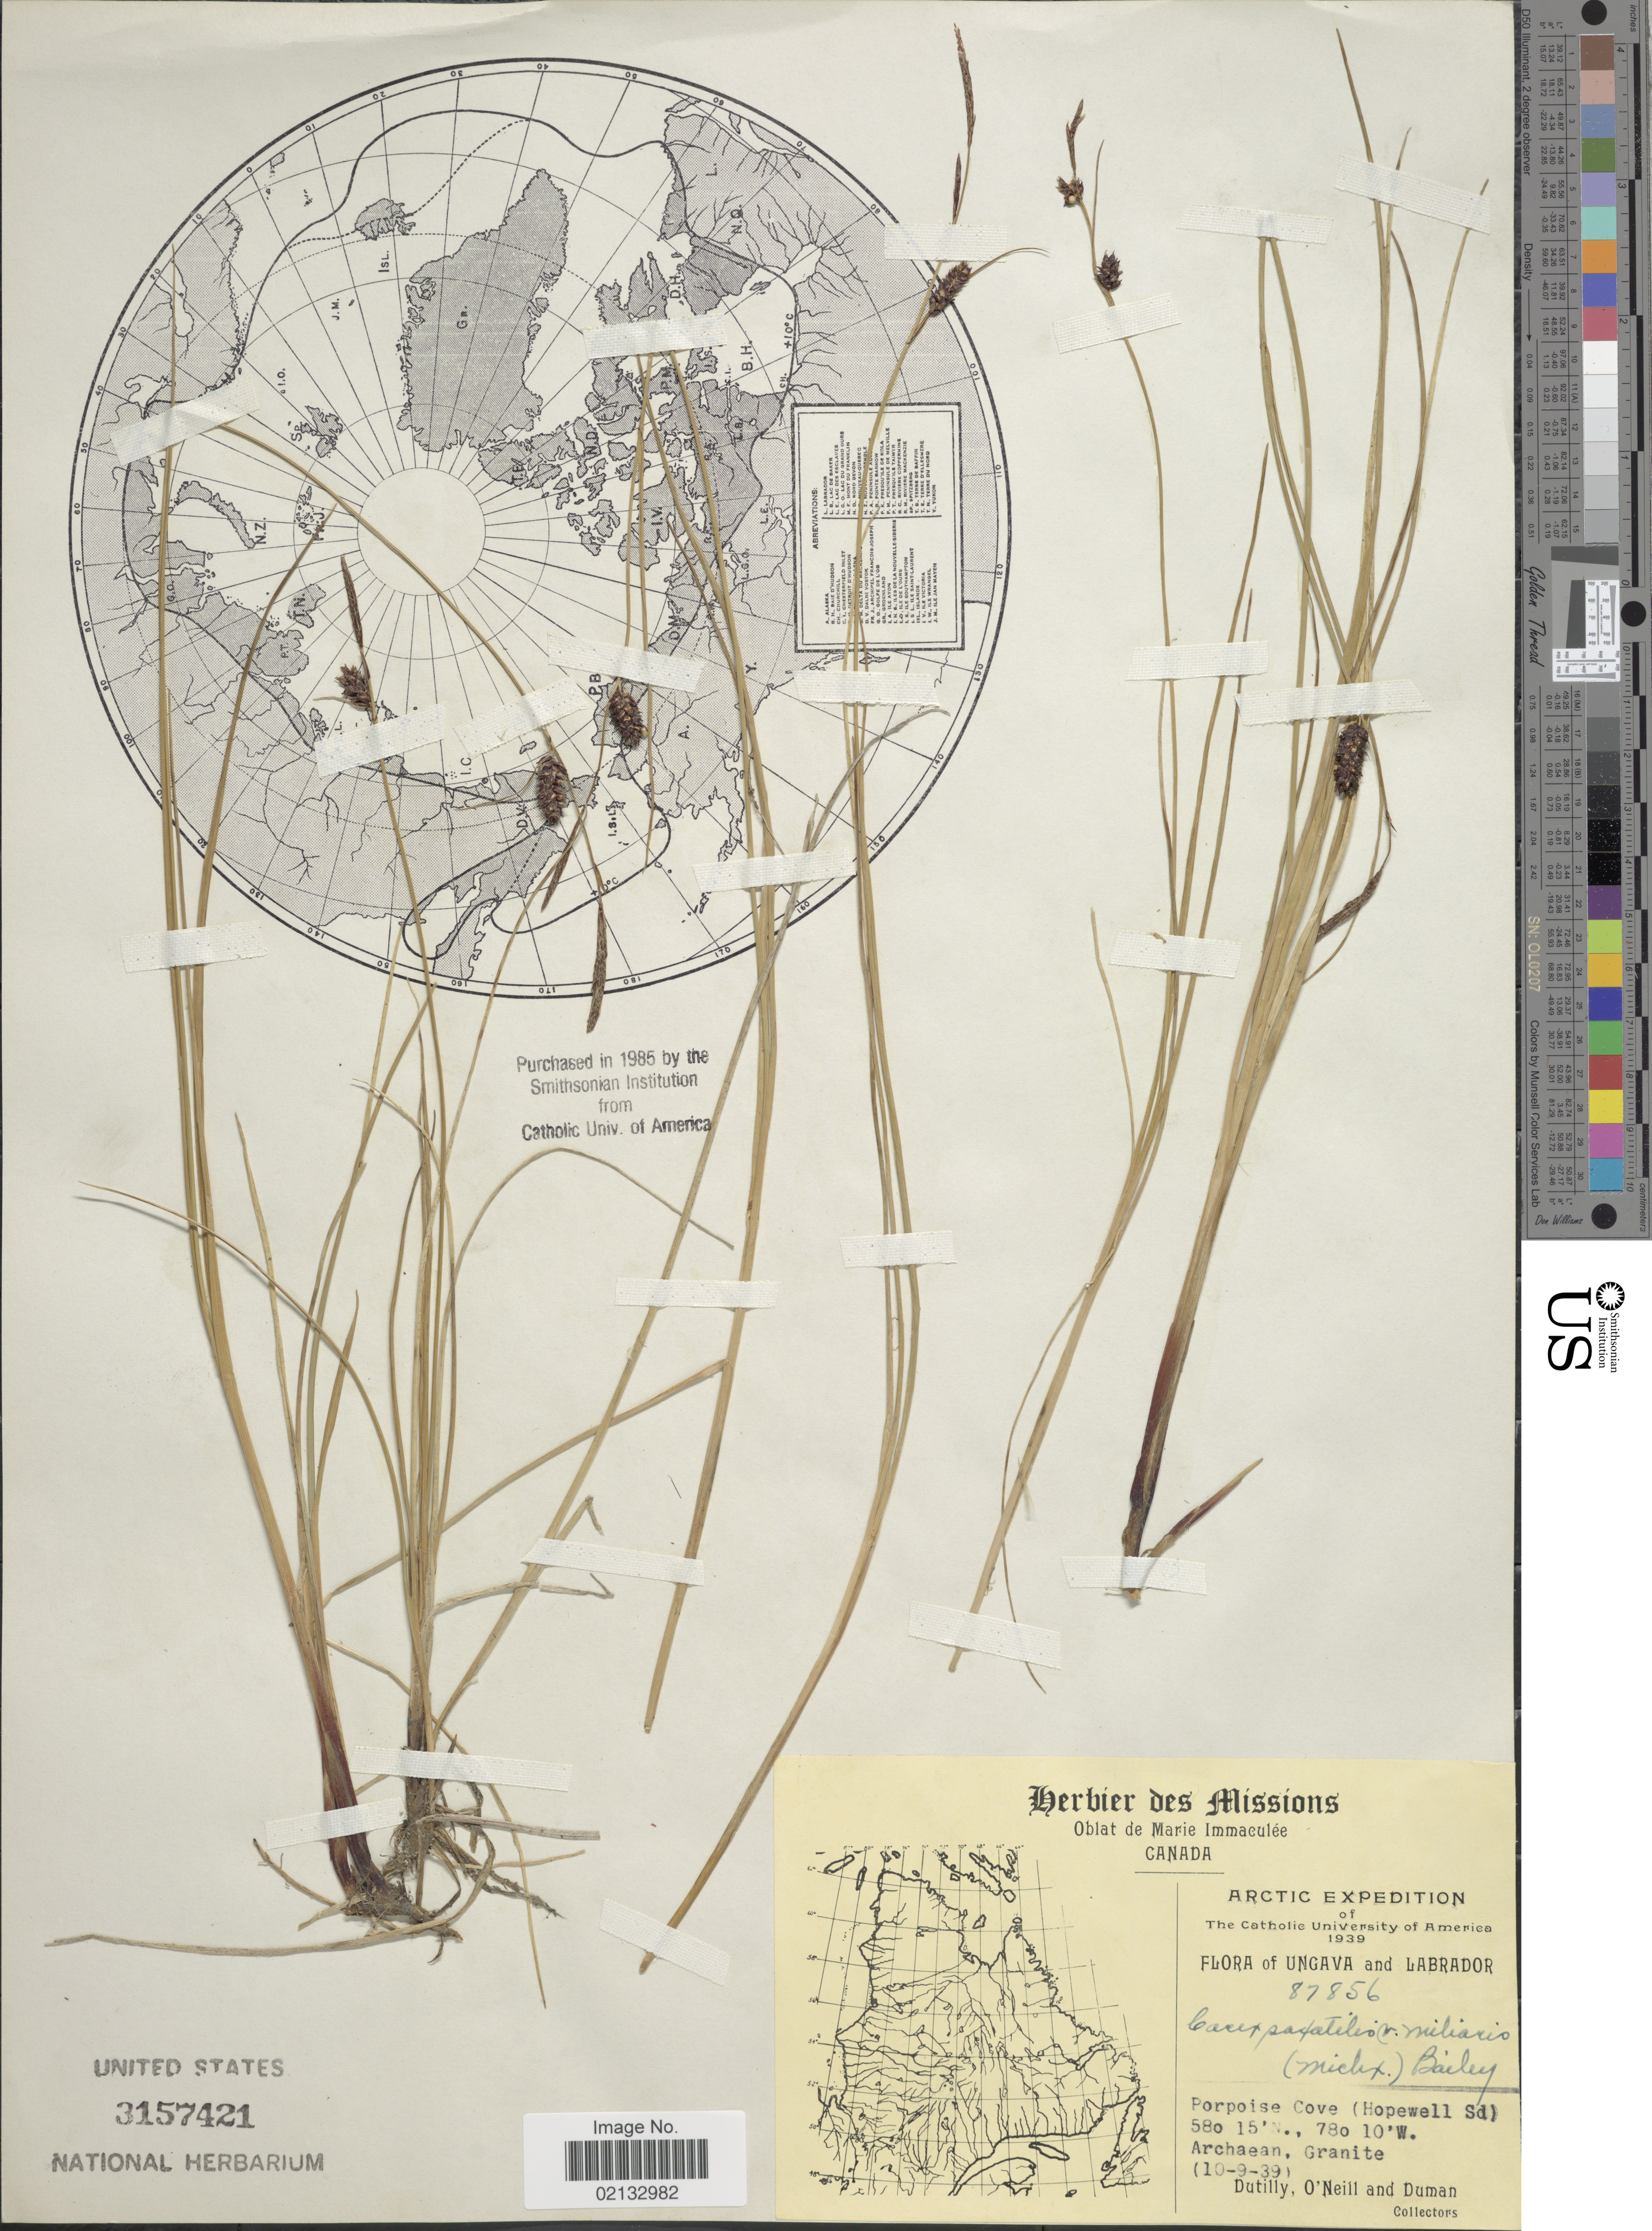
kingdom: Plantae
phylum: Tracheophyta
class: Liliopsida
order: Poales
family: Cyperaceae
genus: Carex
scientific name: Carex saxatilis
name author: L.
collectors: -. Dutilly, O' Neill & -. Duman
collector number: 87856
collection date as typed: Transcribed d/m/y: 10/9/39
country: Canada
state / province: Newfoundland and Labrador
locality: Arctic. Ungava and Labrador. Porpoise Cove (Hopewell Sd)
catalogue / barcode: US 3157421